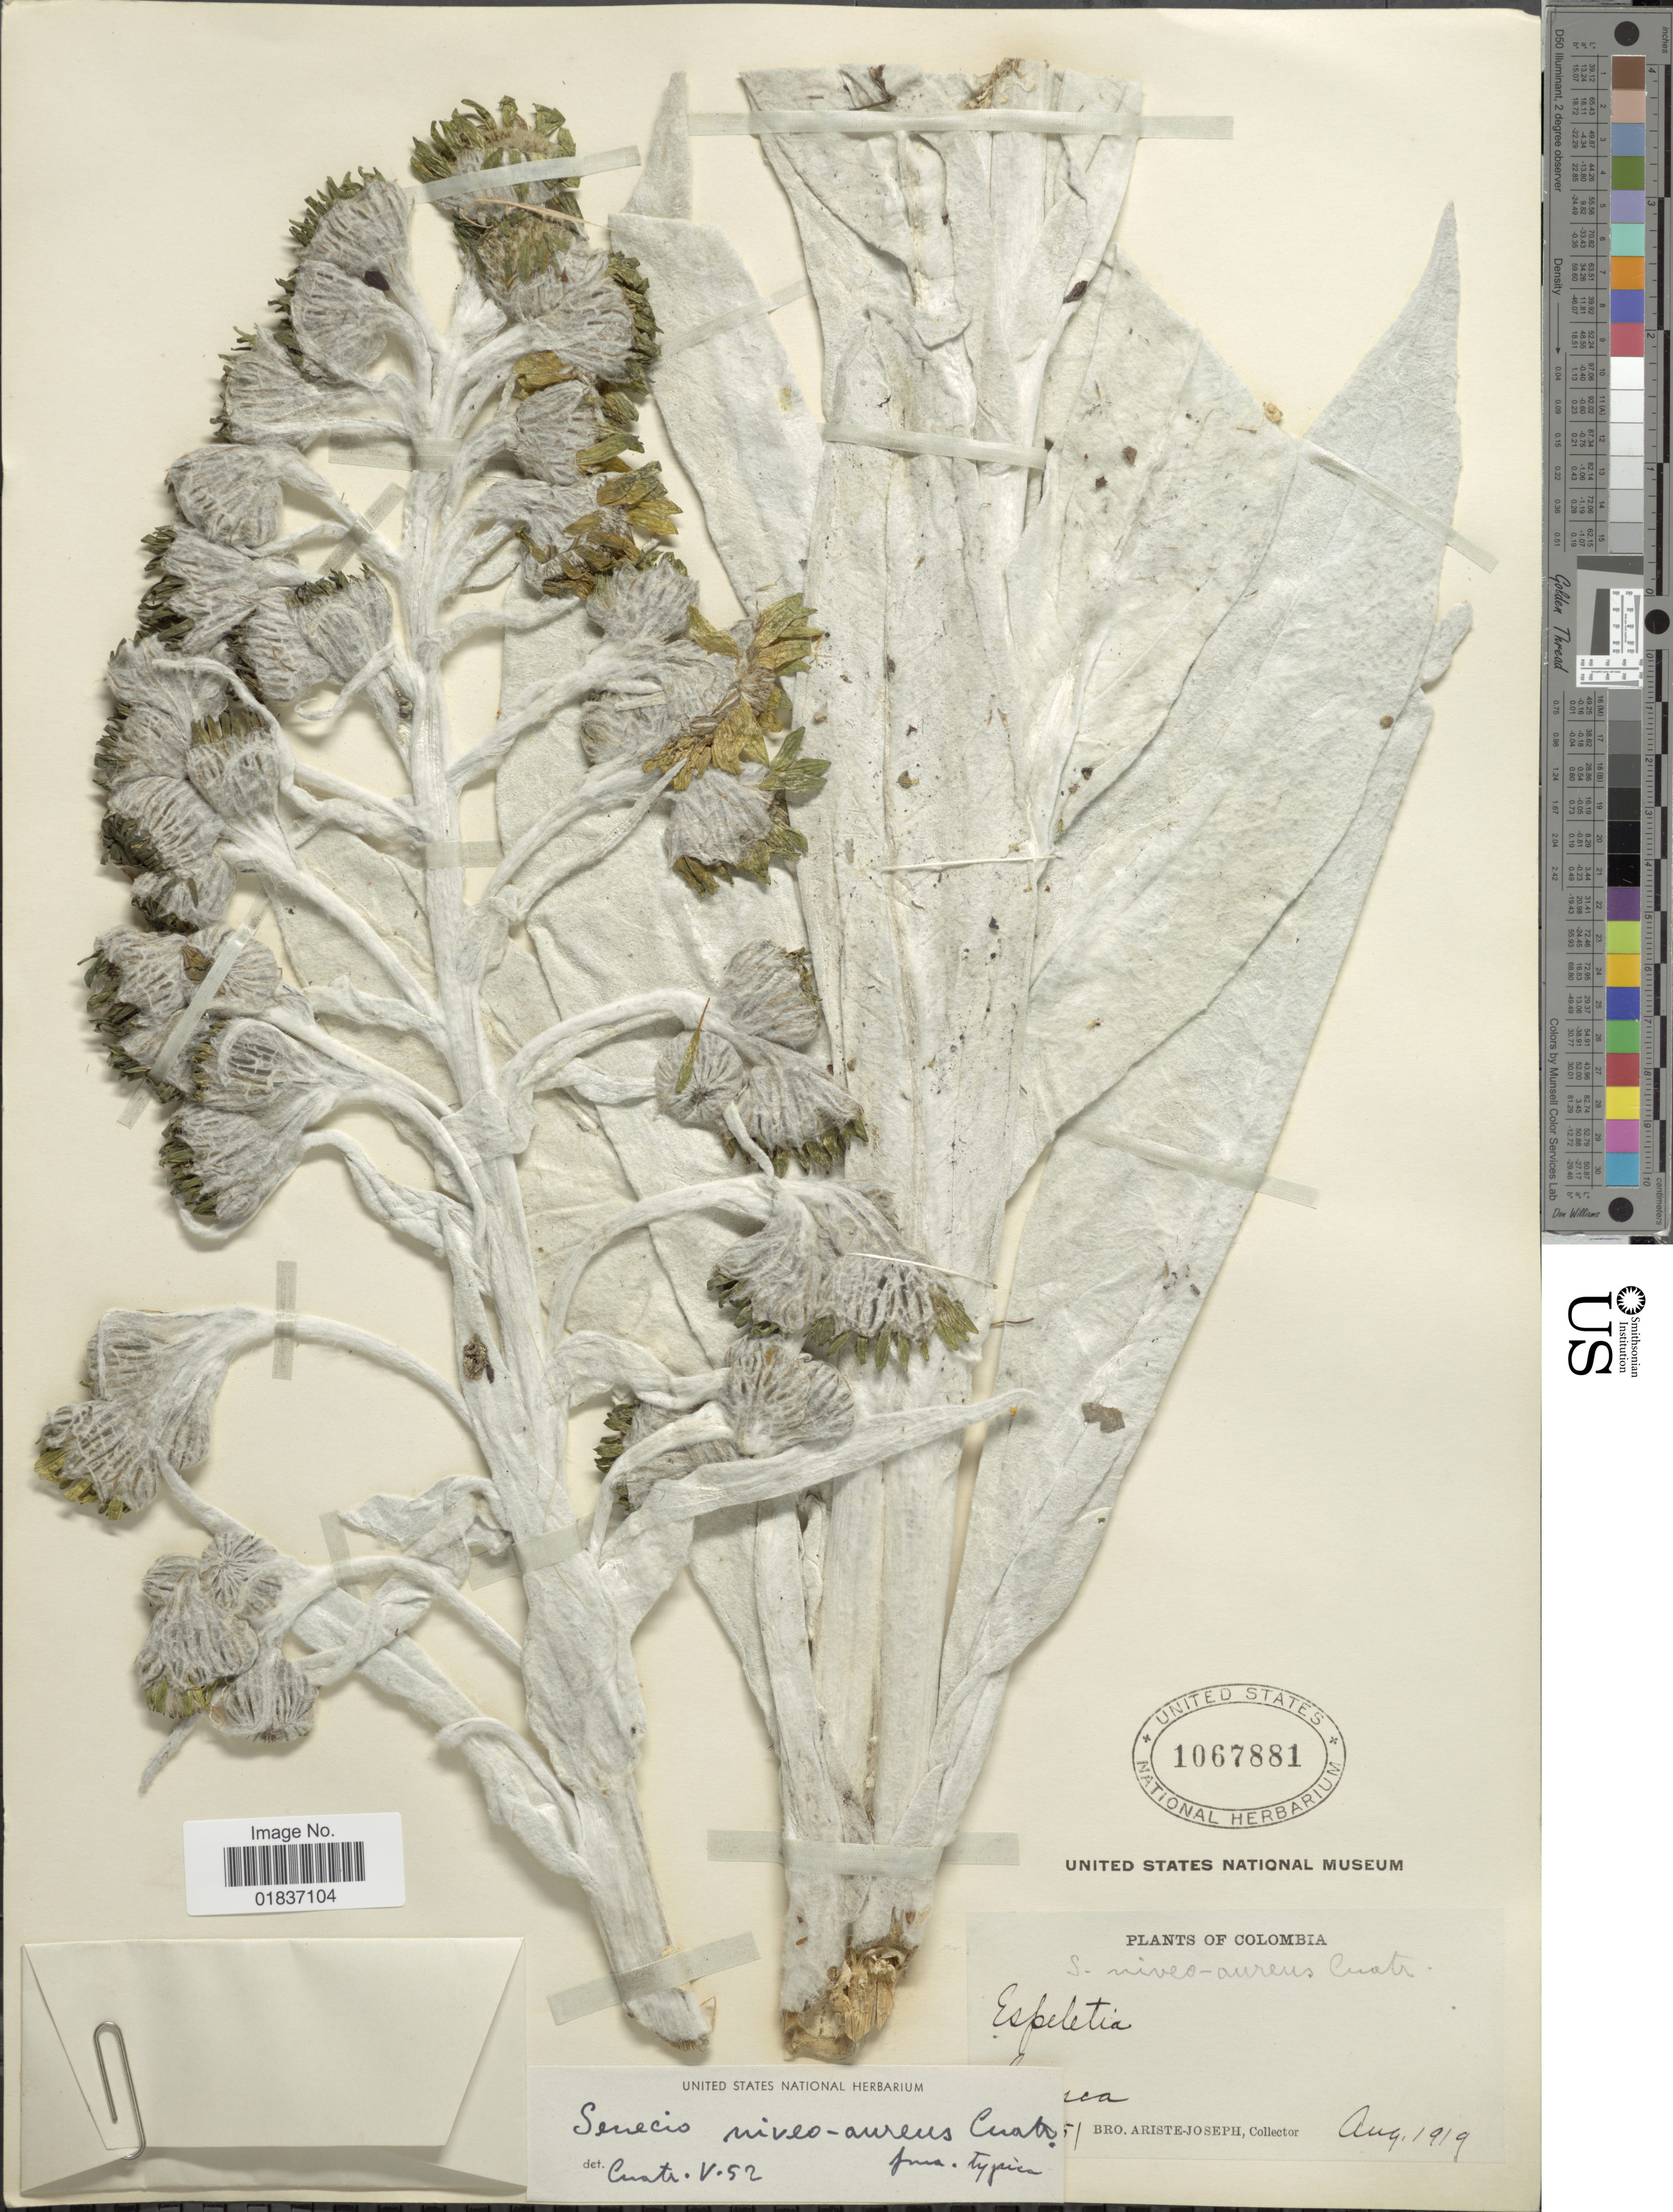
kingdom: Plantae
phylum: Tracheophyta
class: Magnoliopsida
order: Asterales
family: Asteraceae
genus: Senecio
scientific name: Senecio niveo-aureus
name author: Cuatrec.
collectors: Bro. Ariste-Joseph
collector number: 51*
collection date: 1919-08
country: Colombia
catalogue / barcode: US 1067881